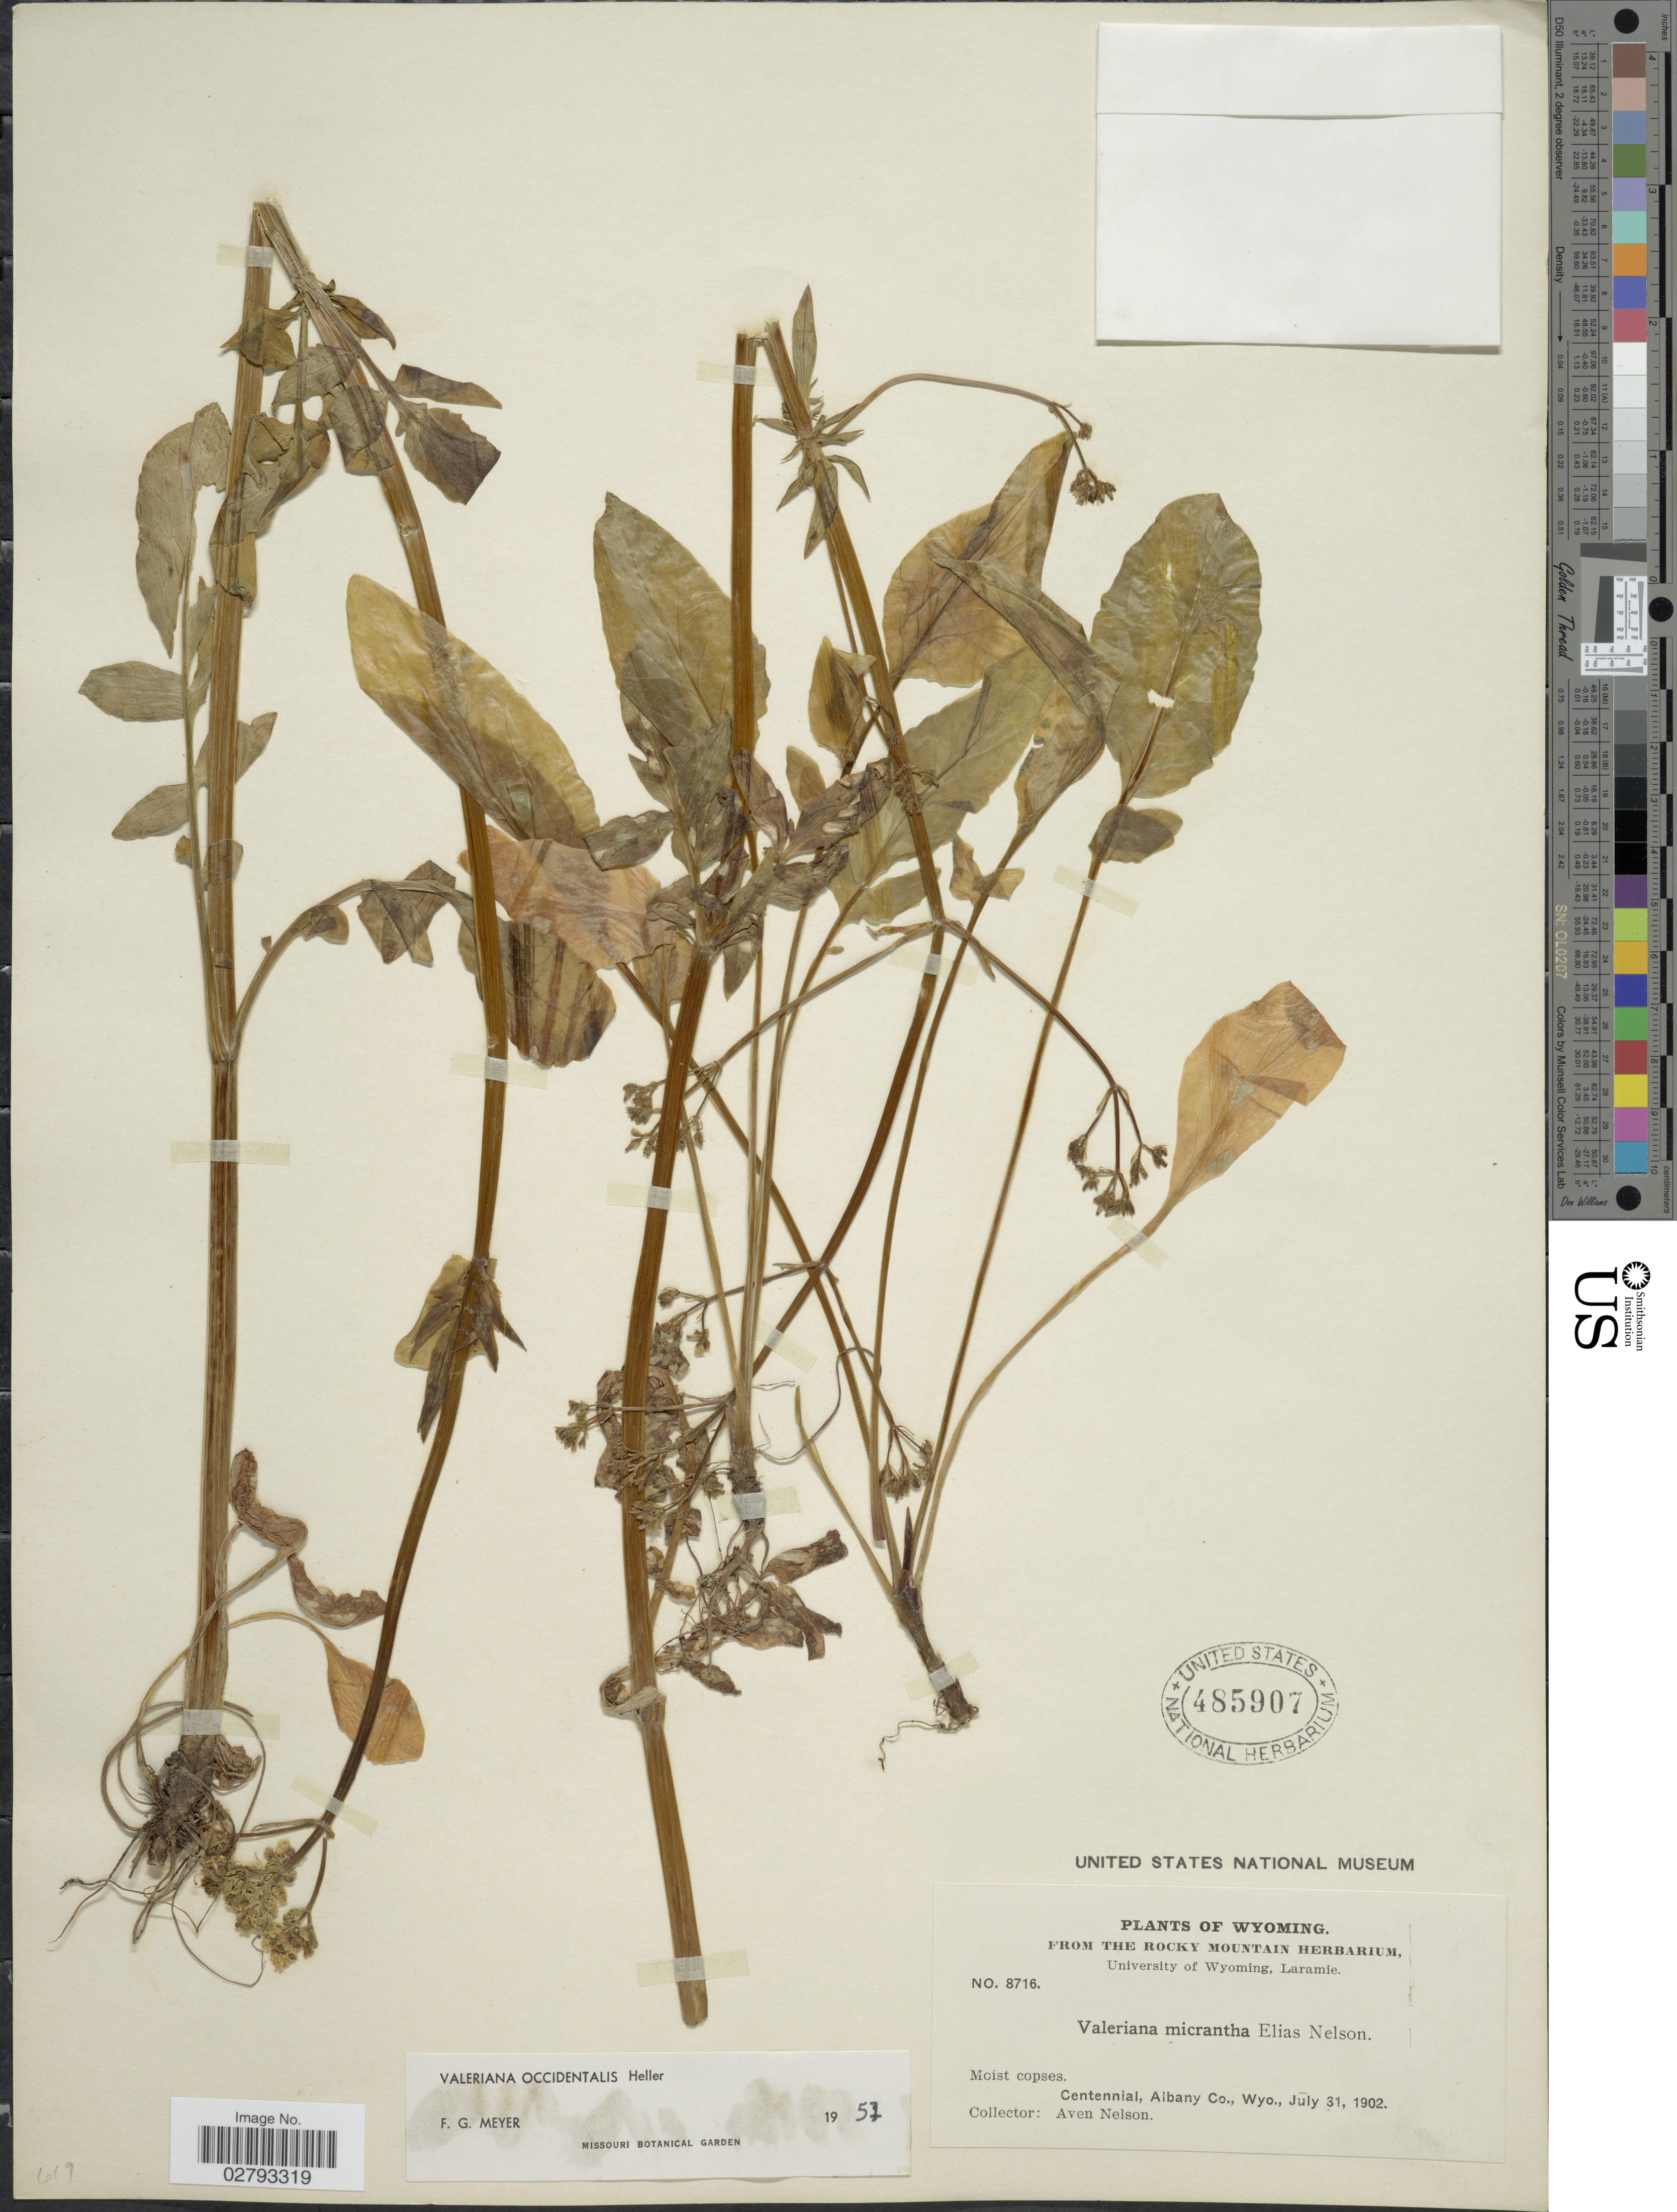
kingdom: Plantae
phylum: Tracheophyta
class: Magnoliopsida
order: Dipsacales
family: Caprifoliaceae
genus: Valeriana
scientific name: Valeriana occidentalis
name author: A. Heller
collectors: A. Nelson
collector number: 8716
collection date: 1902-07-31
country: United States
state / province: Wyoming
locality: Centennial, Albany Co.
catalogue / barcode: US 485907